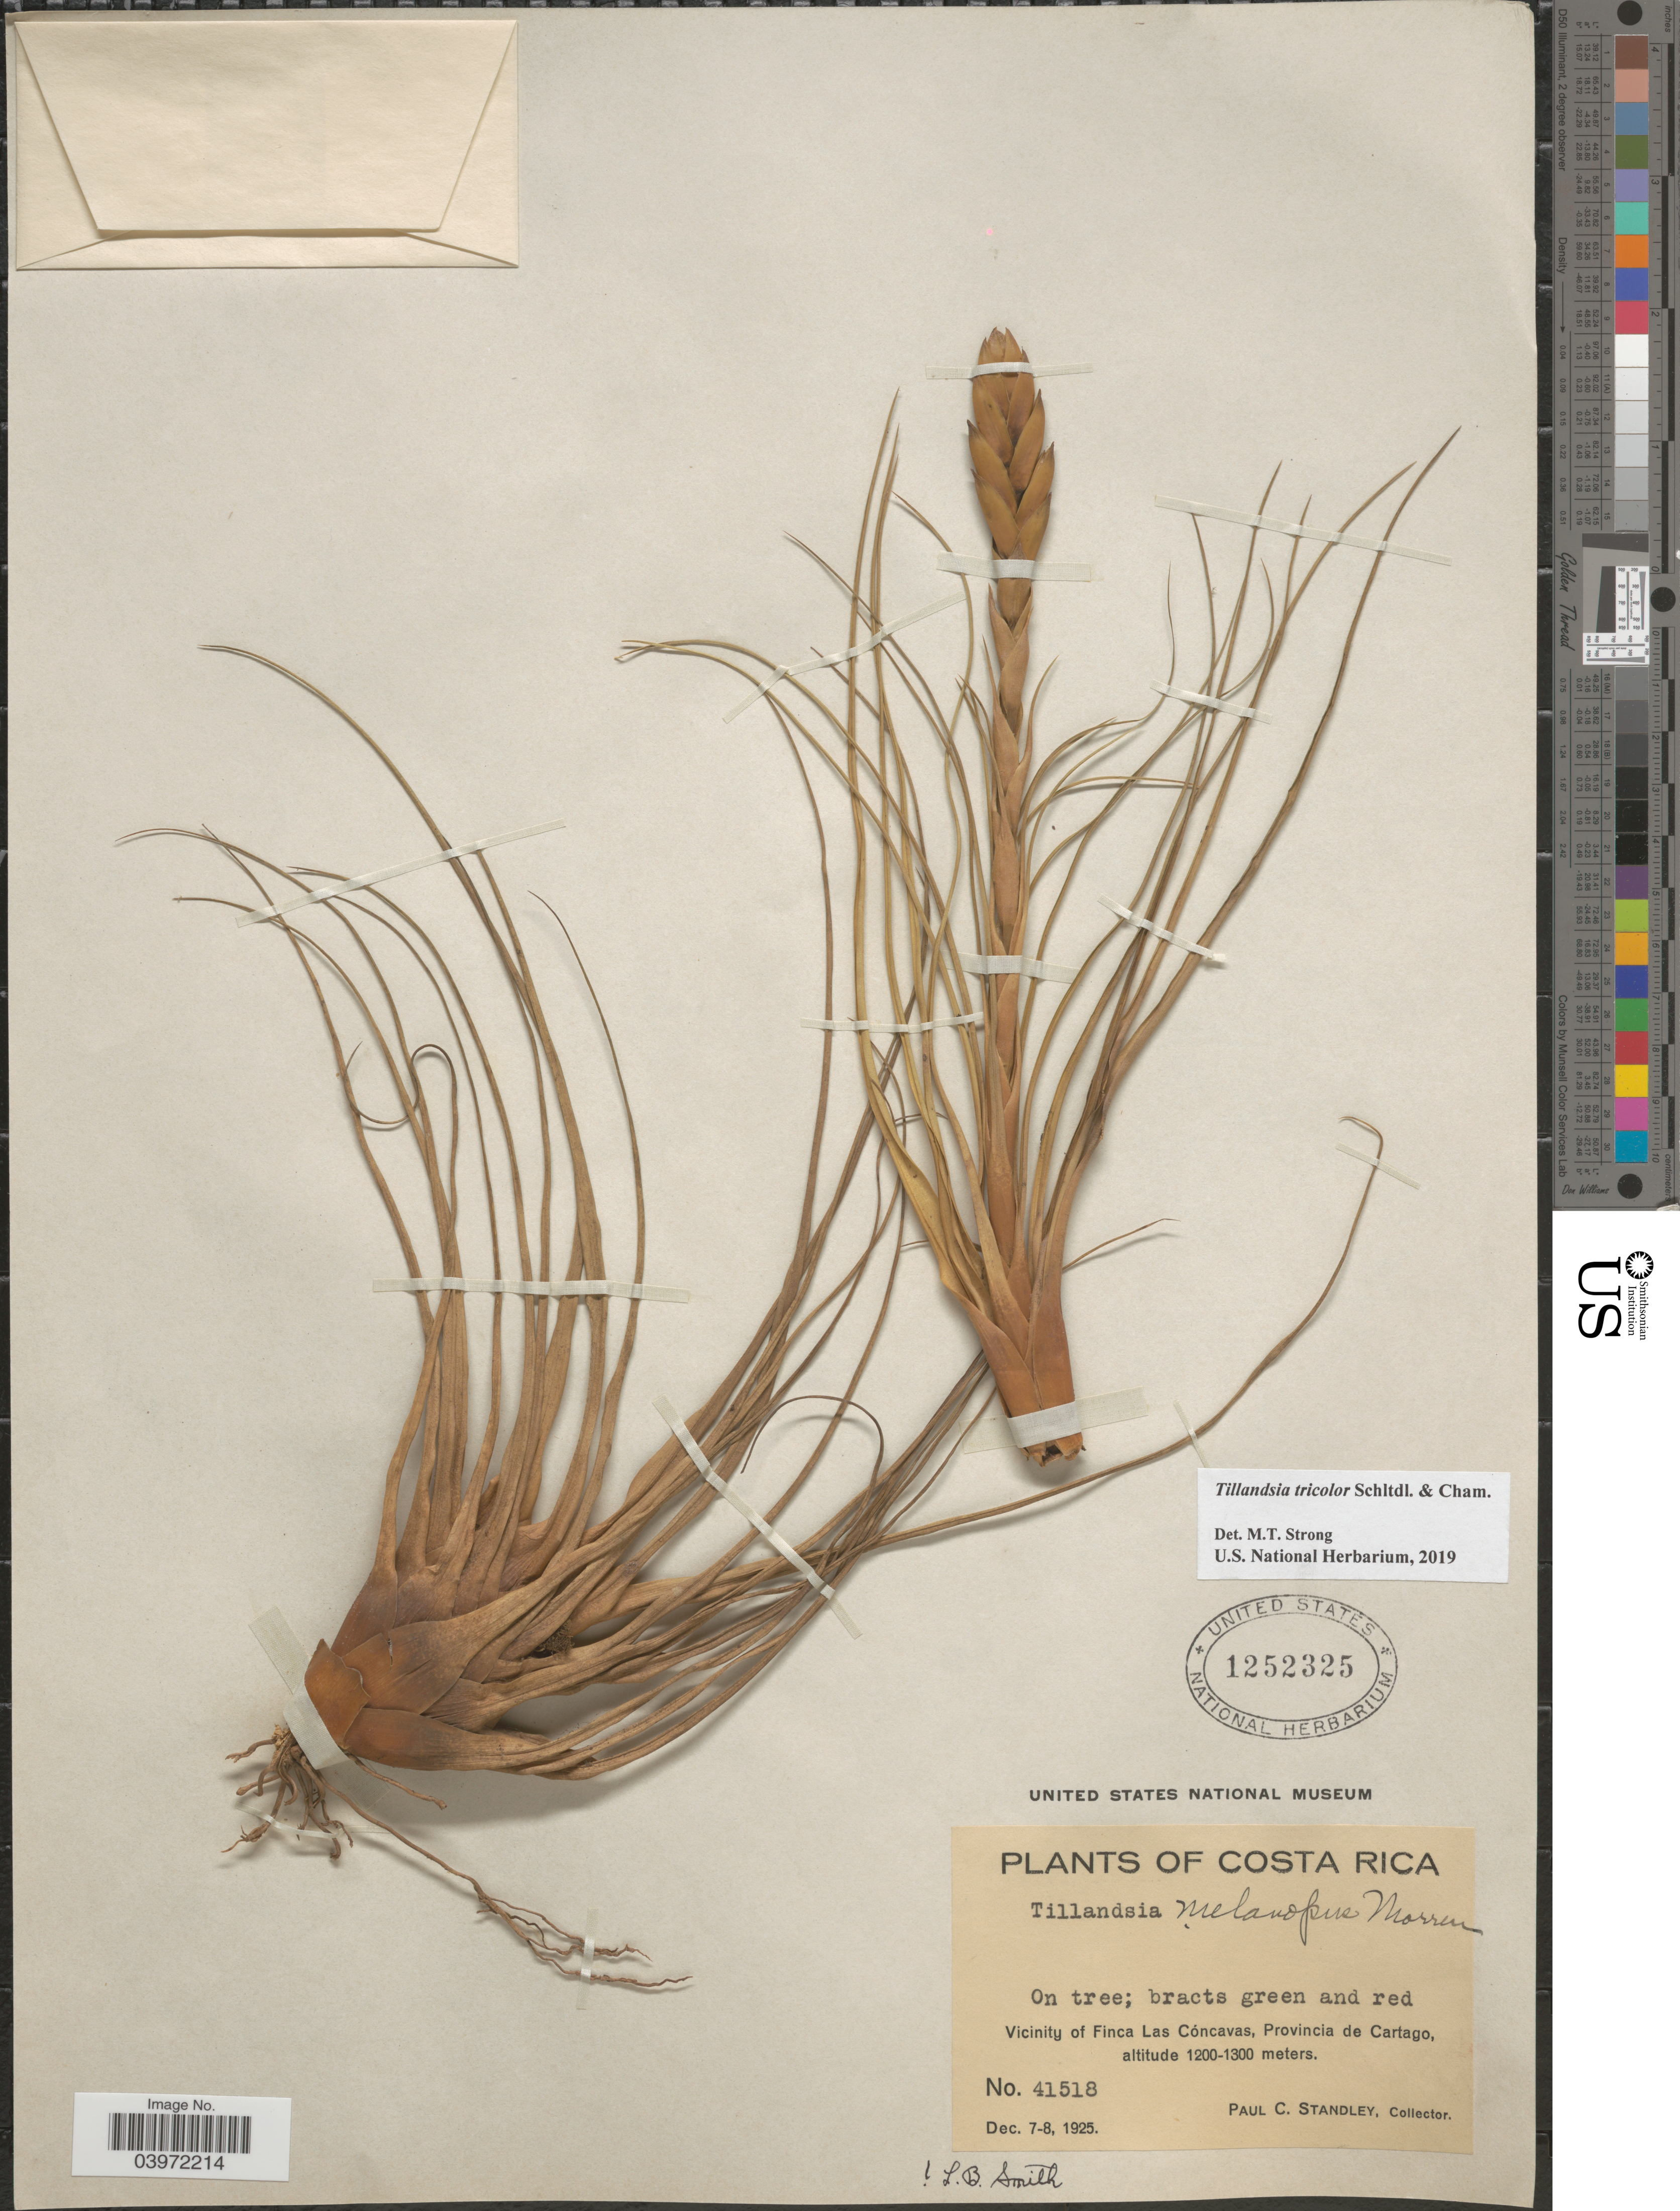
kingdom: Plantae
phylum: Tracheophyta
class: Liliopsida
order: Poales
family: Bromeliaceae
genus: Tillandsia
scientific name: Tillandsia tricolor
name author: Schltdl. & Cham.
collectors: P. C. Standley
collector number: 41518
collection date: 1925-12-07/1925-12-08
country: Costa Rica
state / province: Cartago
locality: Vicinity of Finca Las Cóncavas.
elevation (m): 1200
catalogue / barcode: US 1252325